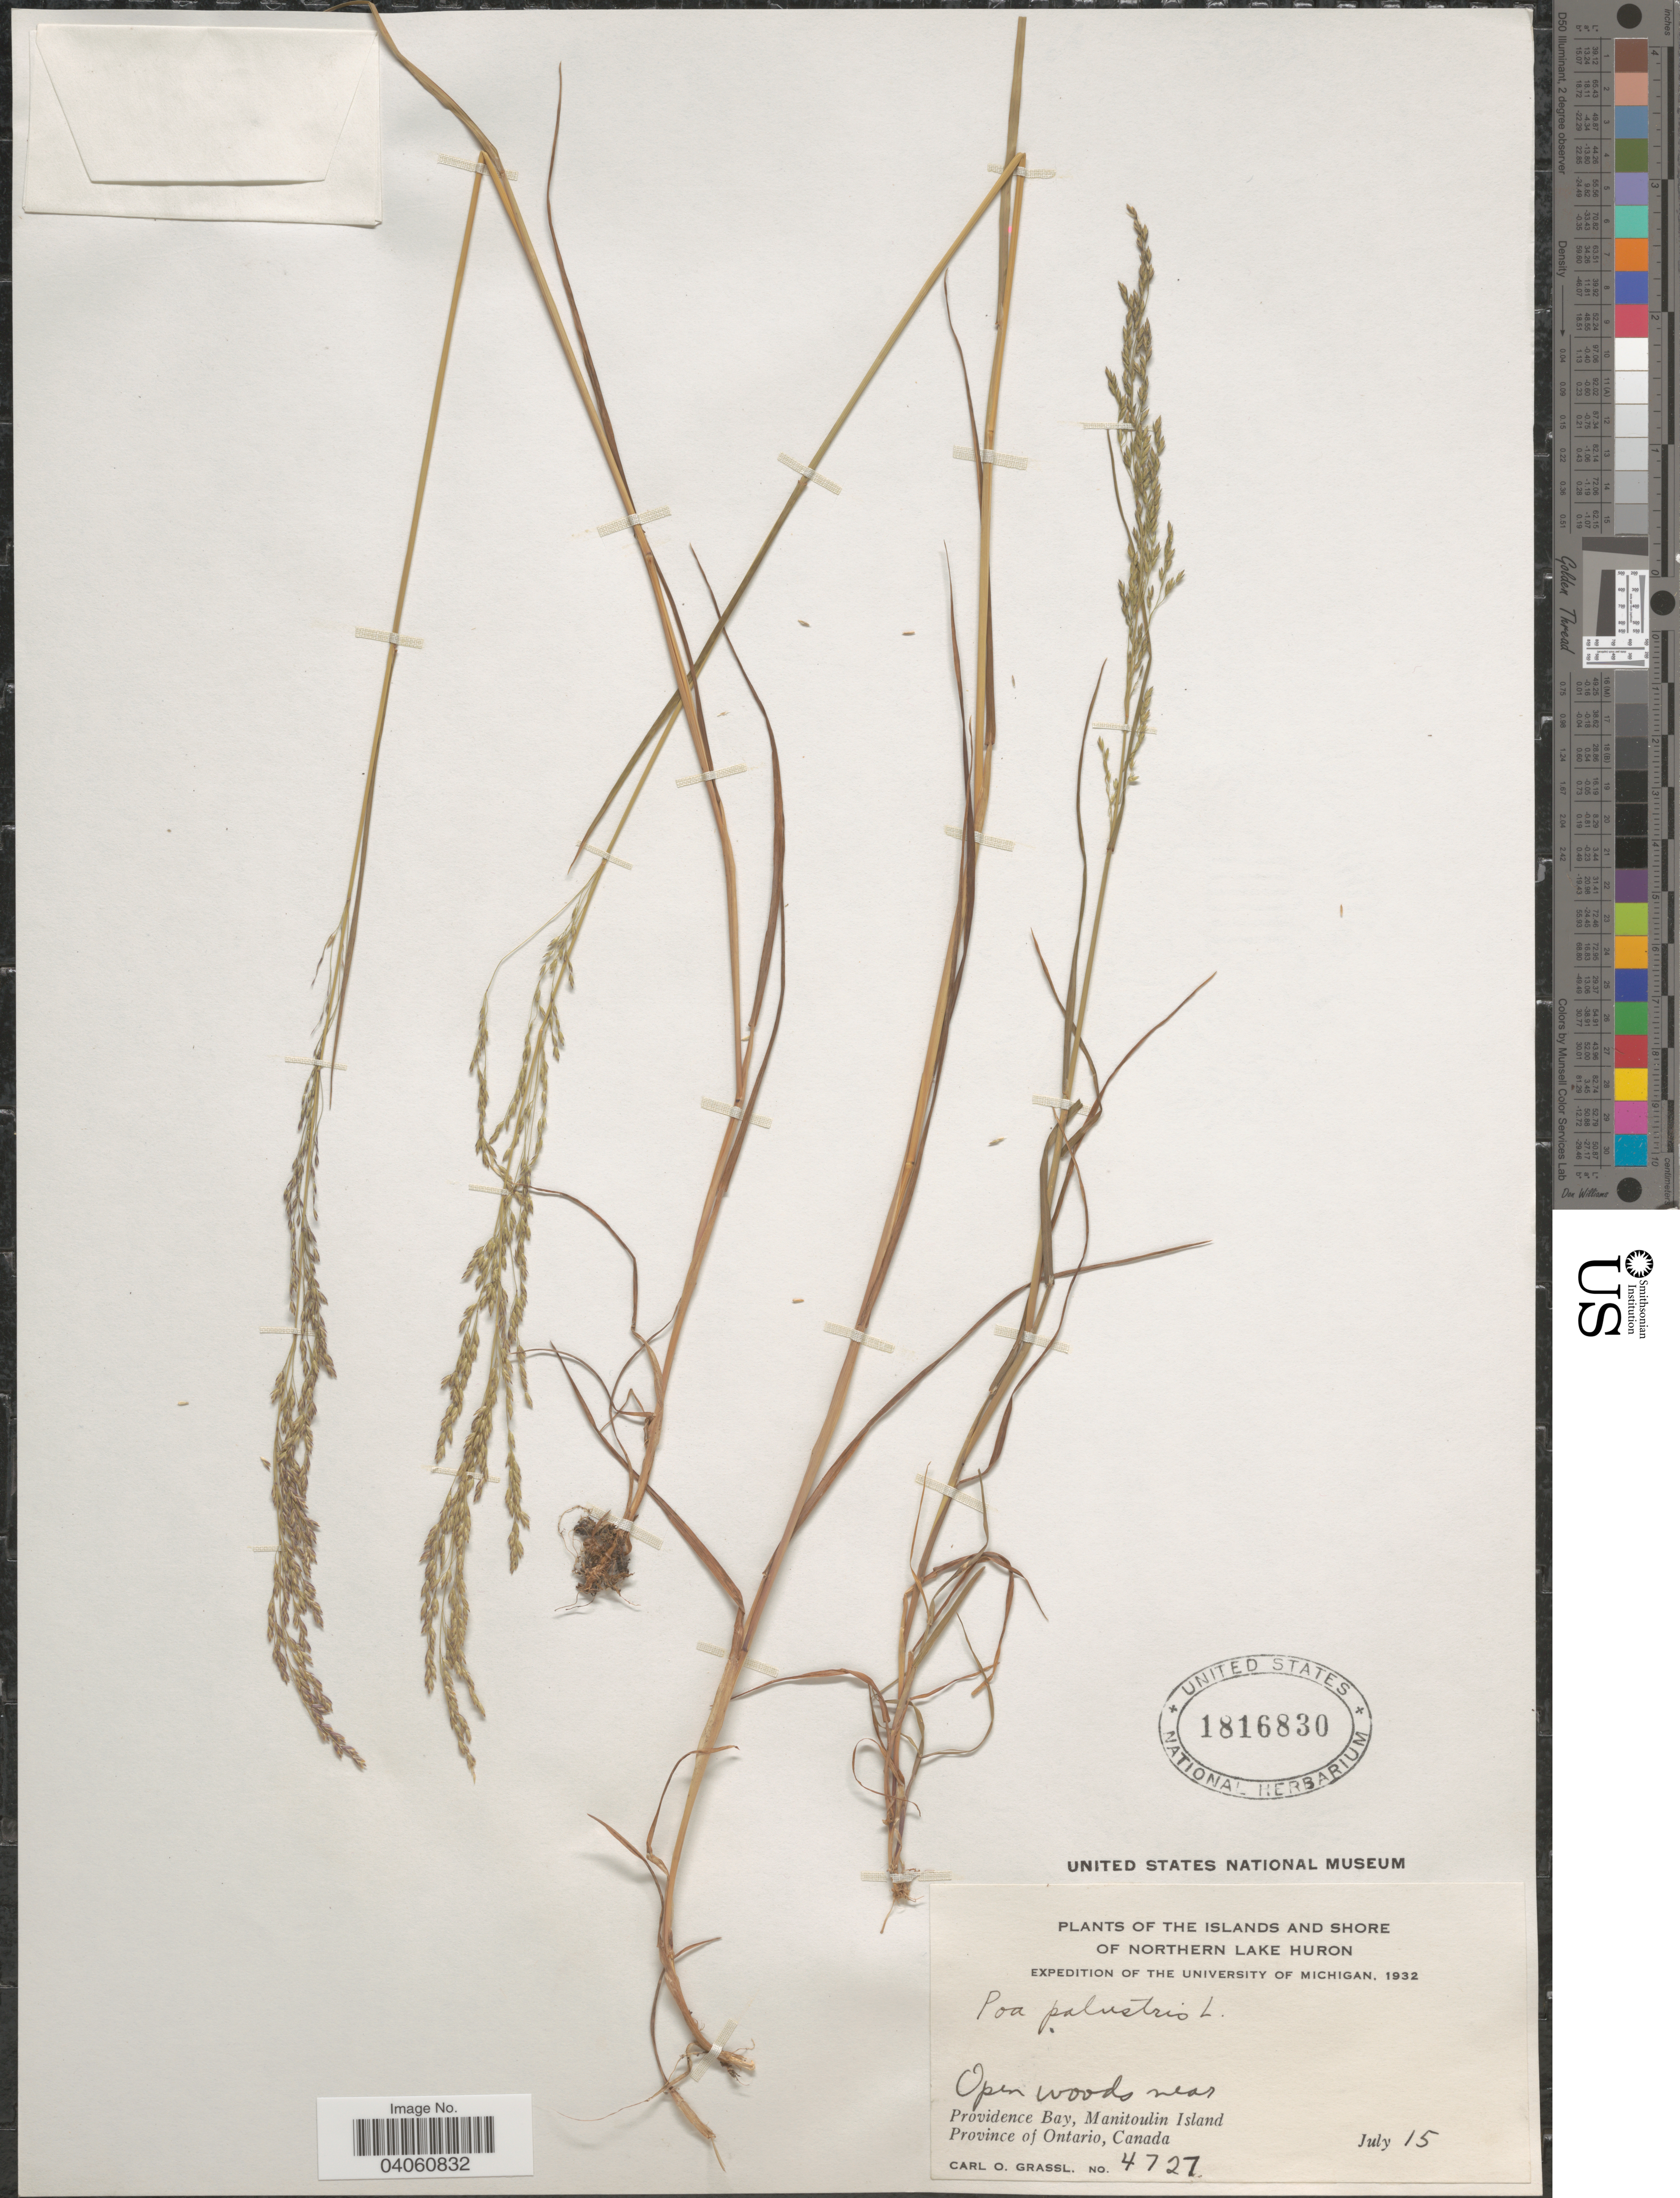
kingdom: Plantae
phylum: Tracheophyta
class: Liliopsida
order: Poales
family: Poaceae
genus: Poa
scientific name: Poa palustris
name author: L.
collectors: C. Grassl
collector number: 4727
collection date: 1932-07-15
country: Canada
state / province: Ontario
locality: The Islands and shore of Northern Lake Huron. Providence Bay, Manitoulin Island.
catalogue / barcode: US 1816830